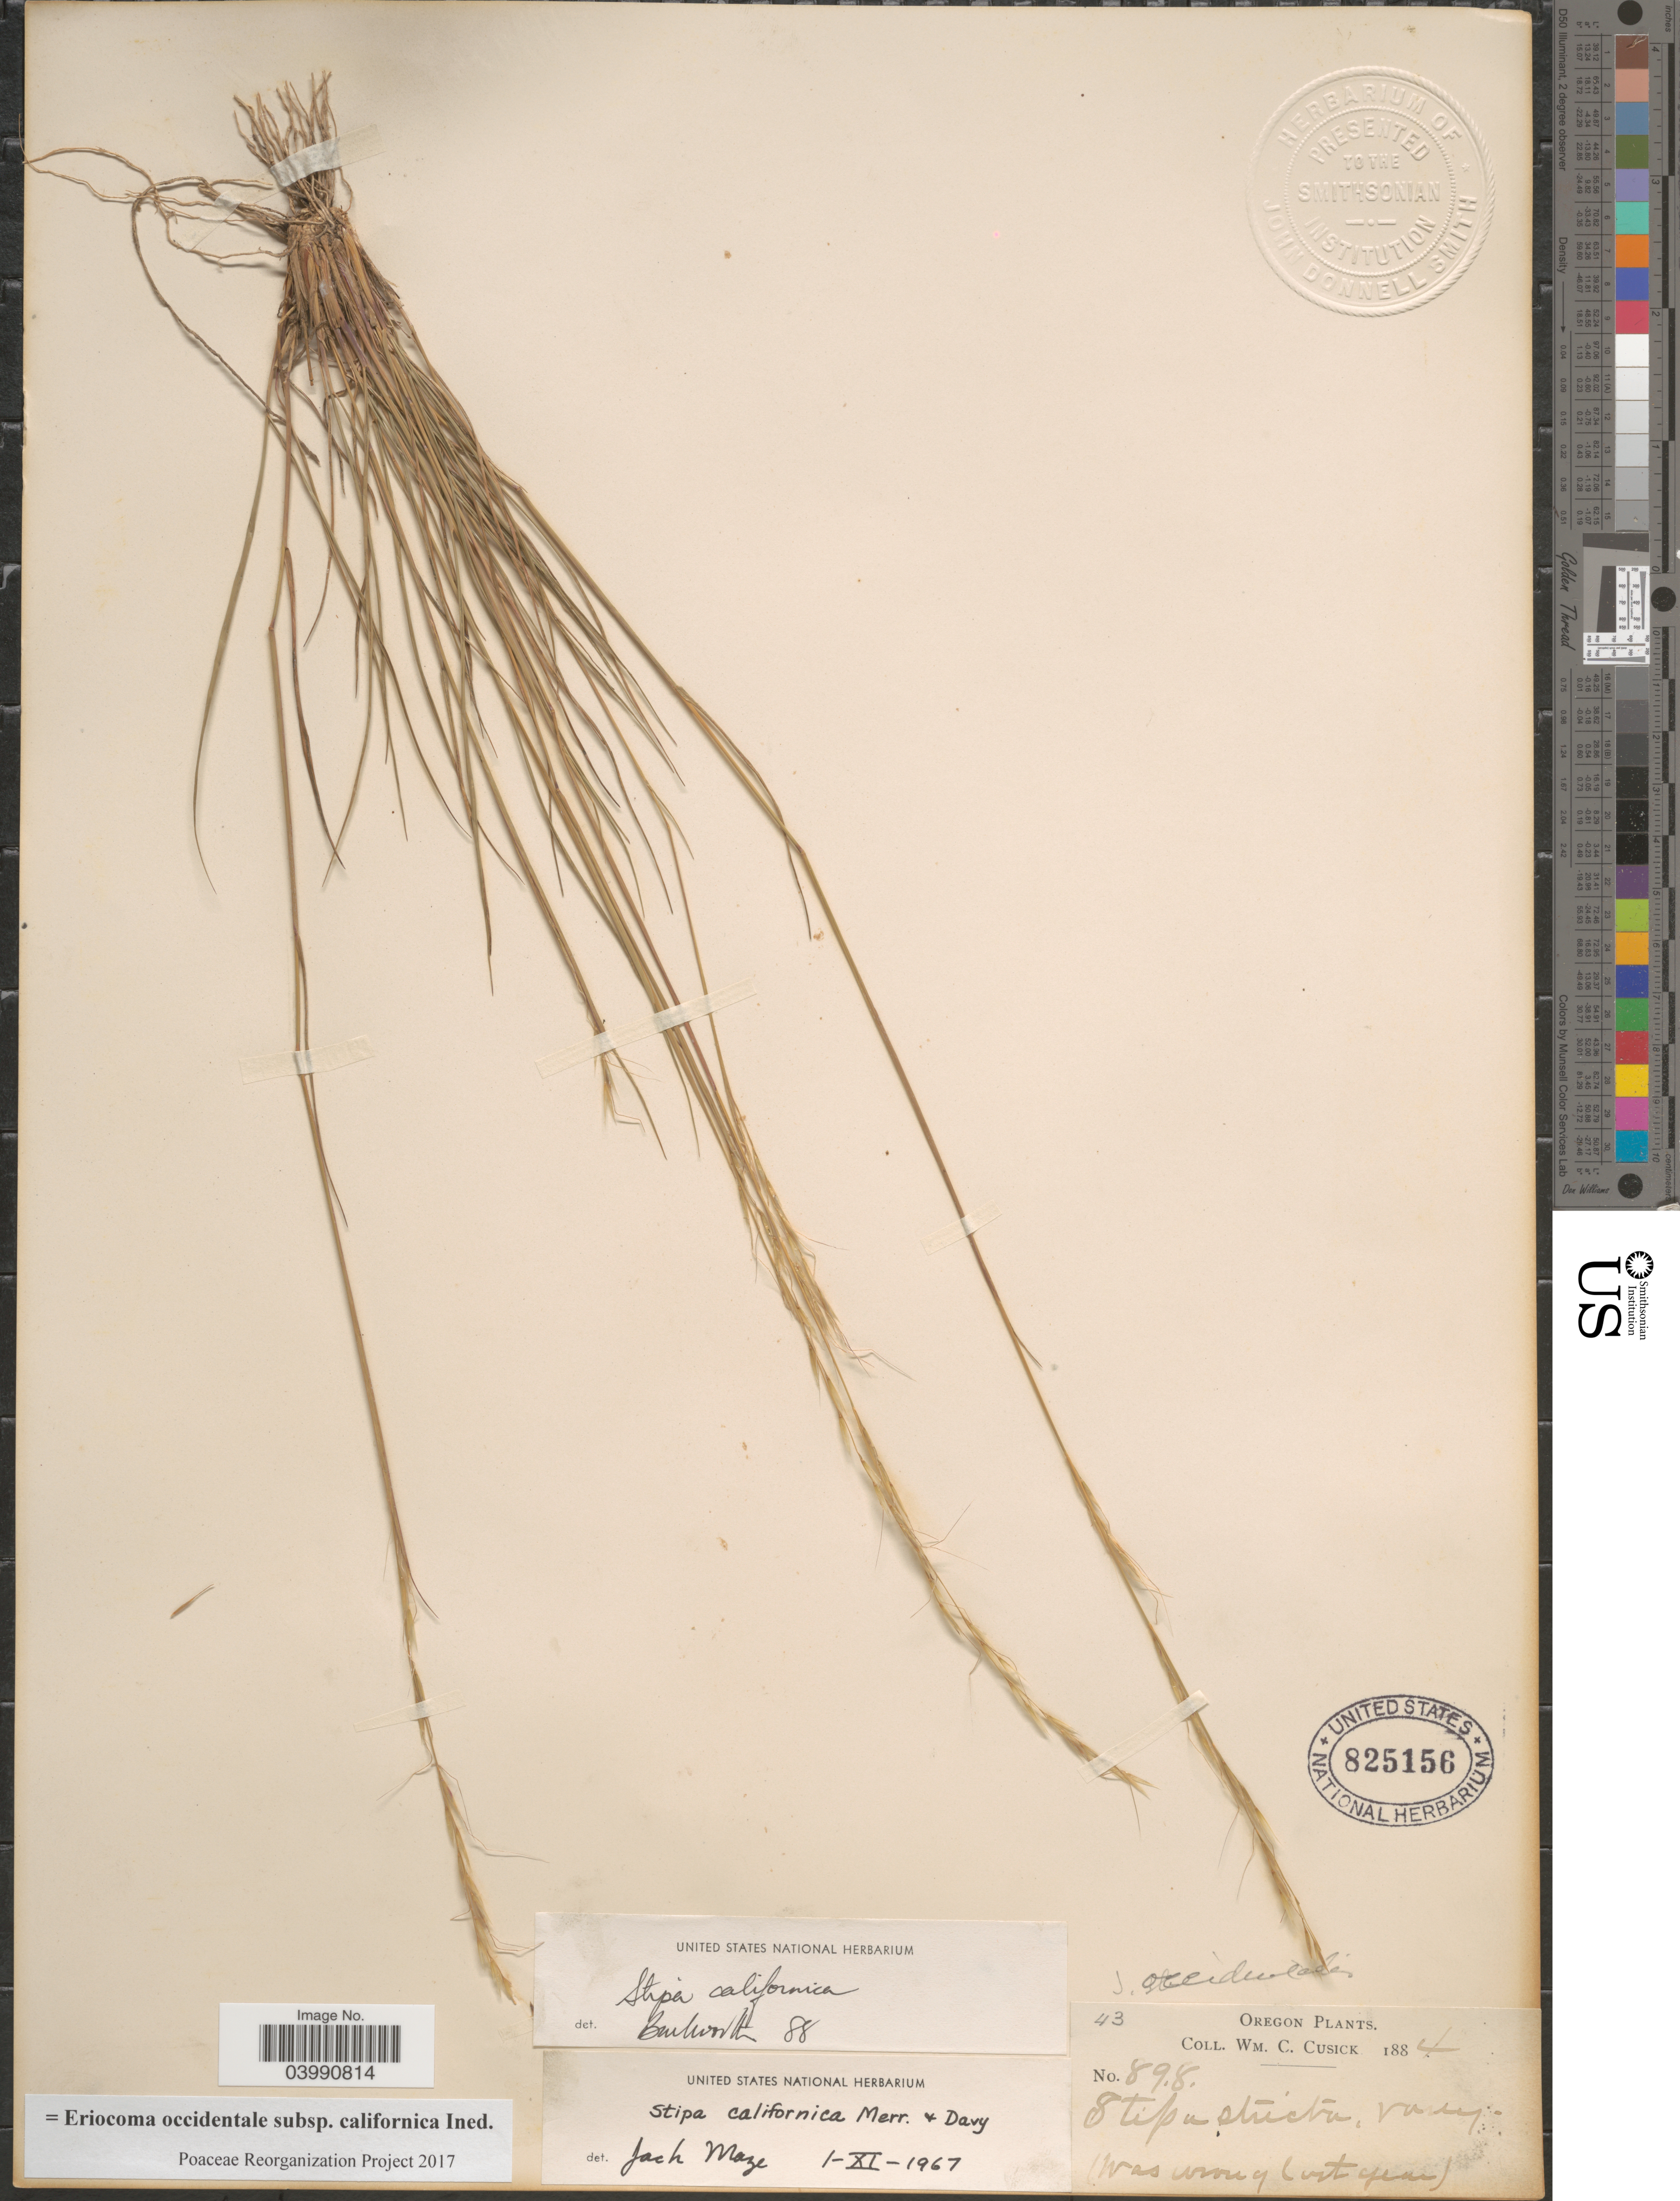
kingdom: Plantae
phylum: Tracheophyta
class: Liliopsida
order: Poales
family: Poaceae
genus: Eriocoma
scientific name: Eriocoma occidentalis subsp. californica ined.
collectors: W. C. Cusick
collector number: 898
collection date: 1884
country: United States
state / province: Oregon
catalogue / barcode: US 825156